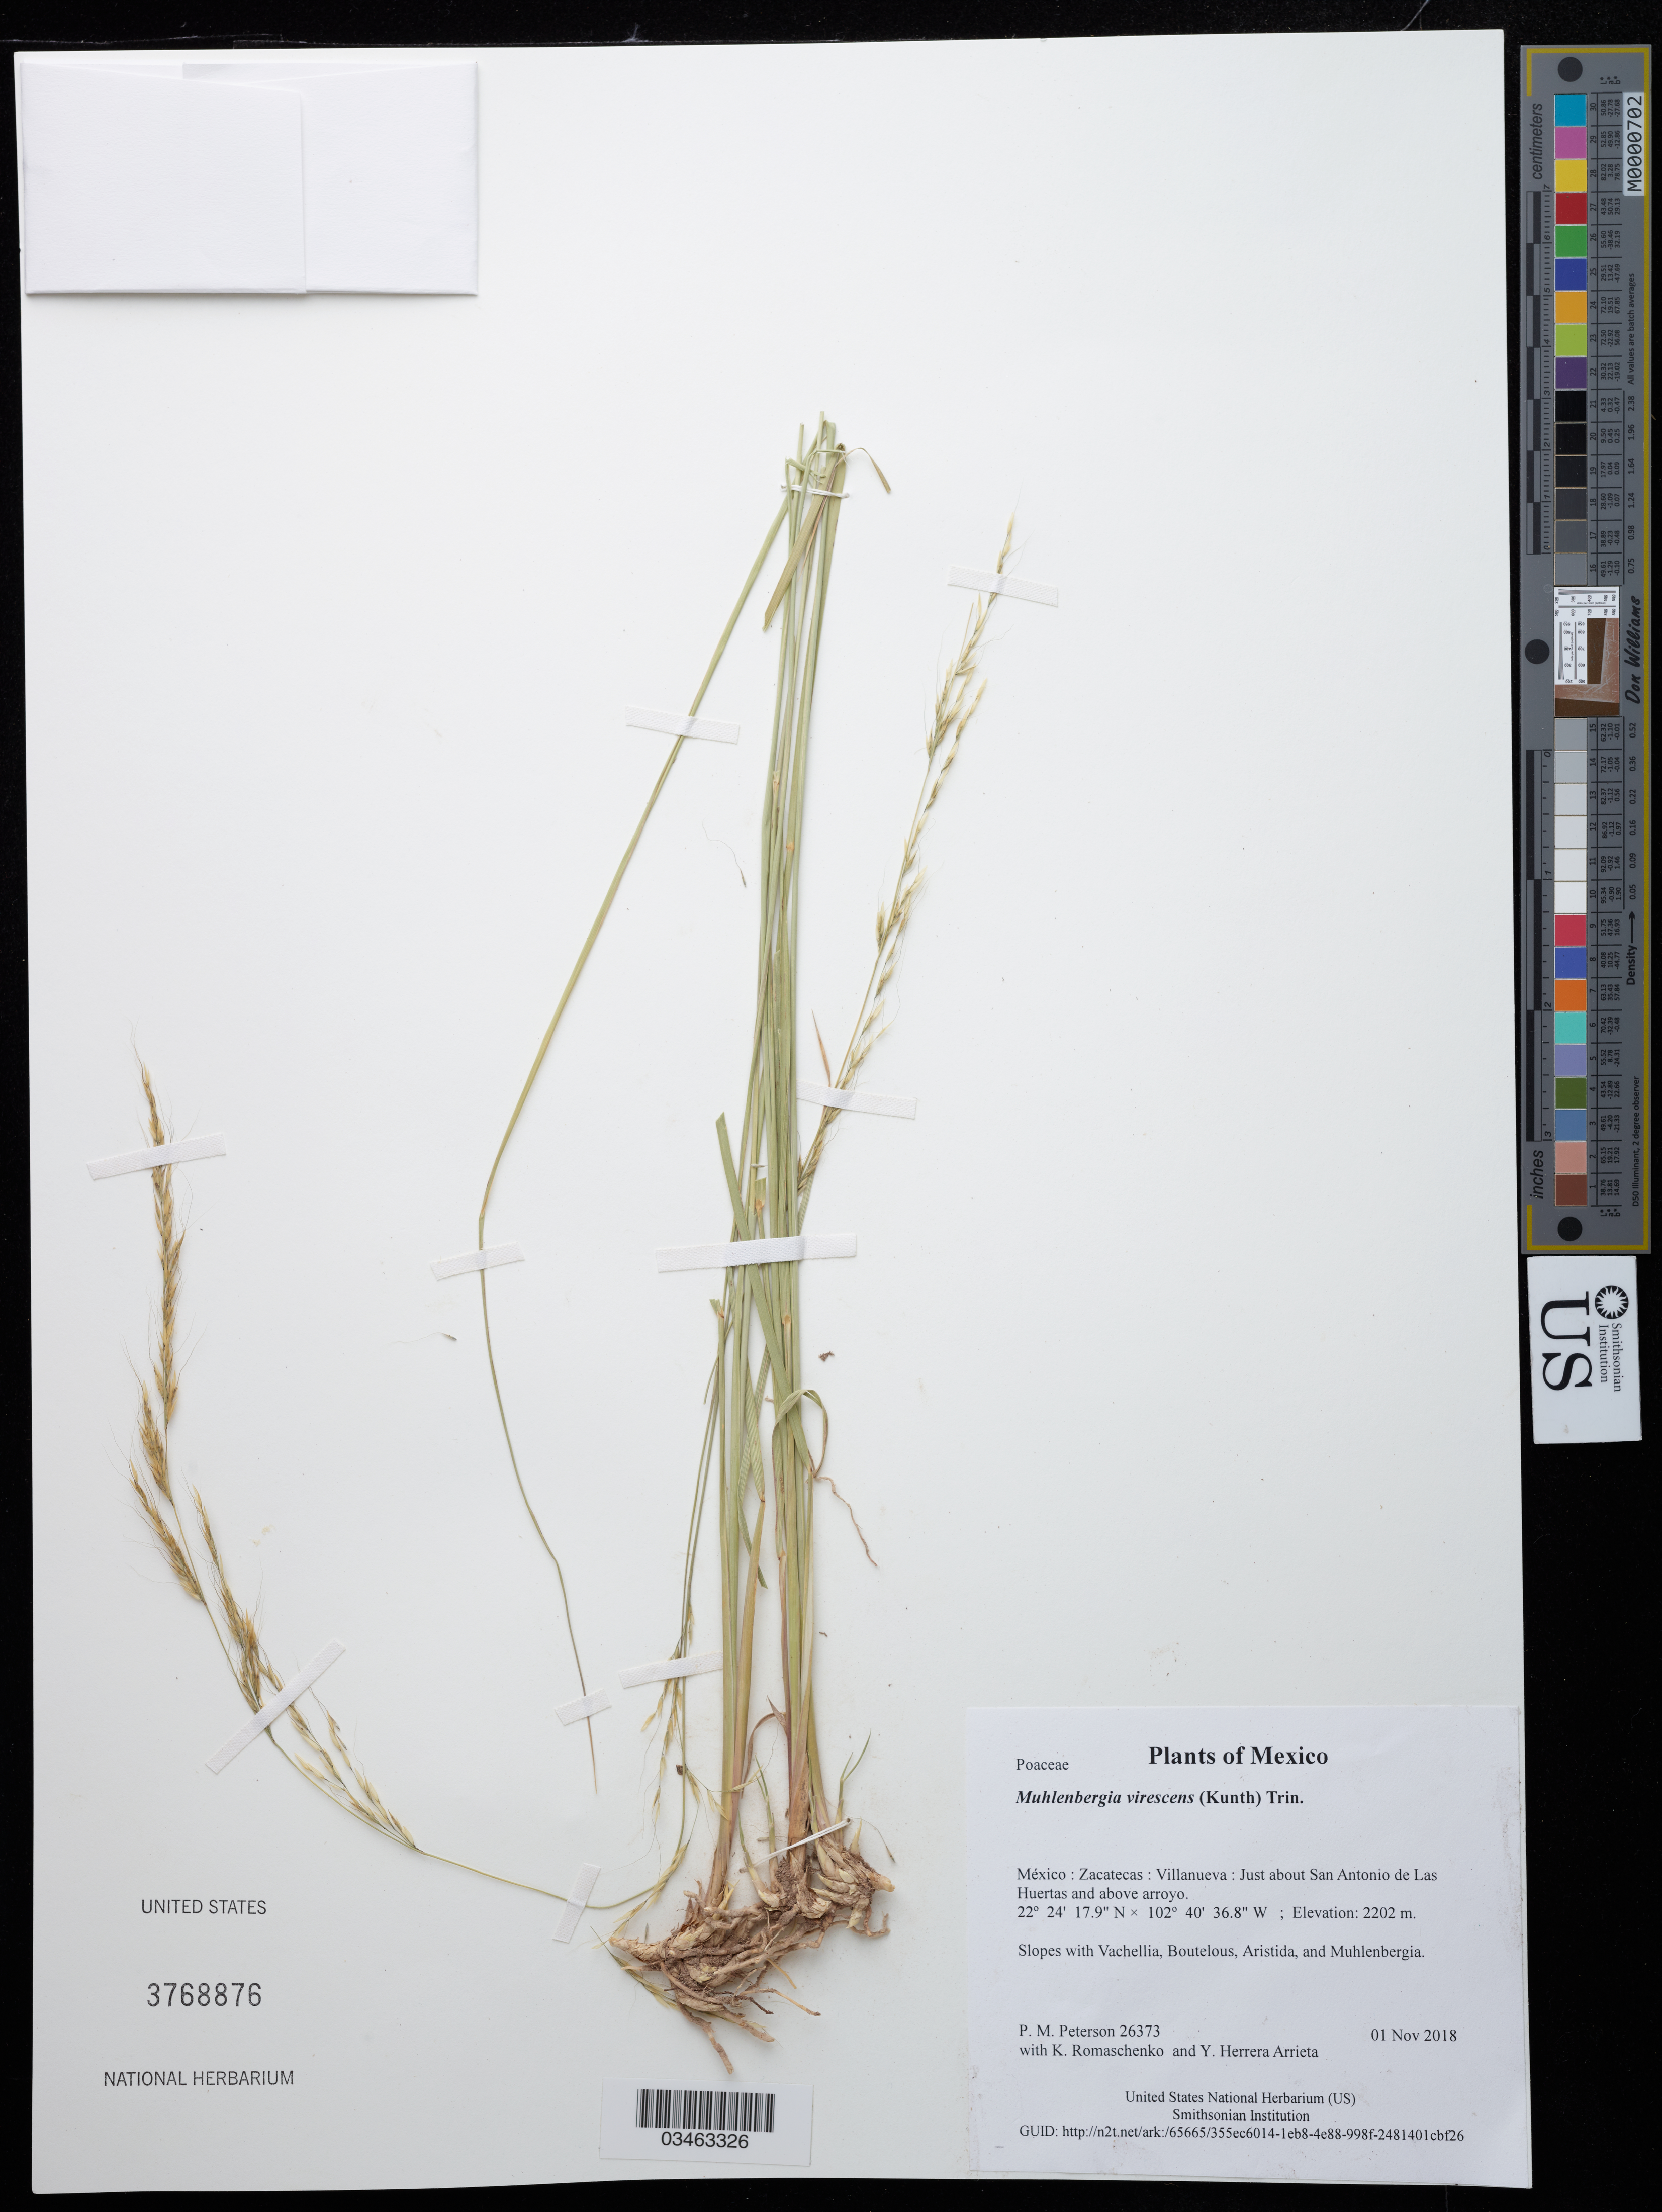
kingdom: Plantae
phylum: Tracheophyta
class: Liliopsida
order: Poales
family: Poaceae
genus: Muhlenbergia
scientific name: Muhlenbergia virescens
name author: (Kunth) Trin.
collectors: P. M. Peterson, K. Romaschenko & Y. Herrera Arrieta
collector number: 26373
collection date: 2018-11-01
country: México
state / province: Zacatecas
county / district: Villanueva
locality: Just about San Antonio de Las Huertas and above arroyo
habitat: Slopes with Vachellia, Boutelous, Aristida, and Muhlenbergia.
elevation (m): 2202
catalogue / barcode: US 3768876